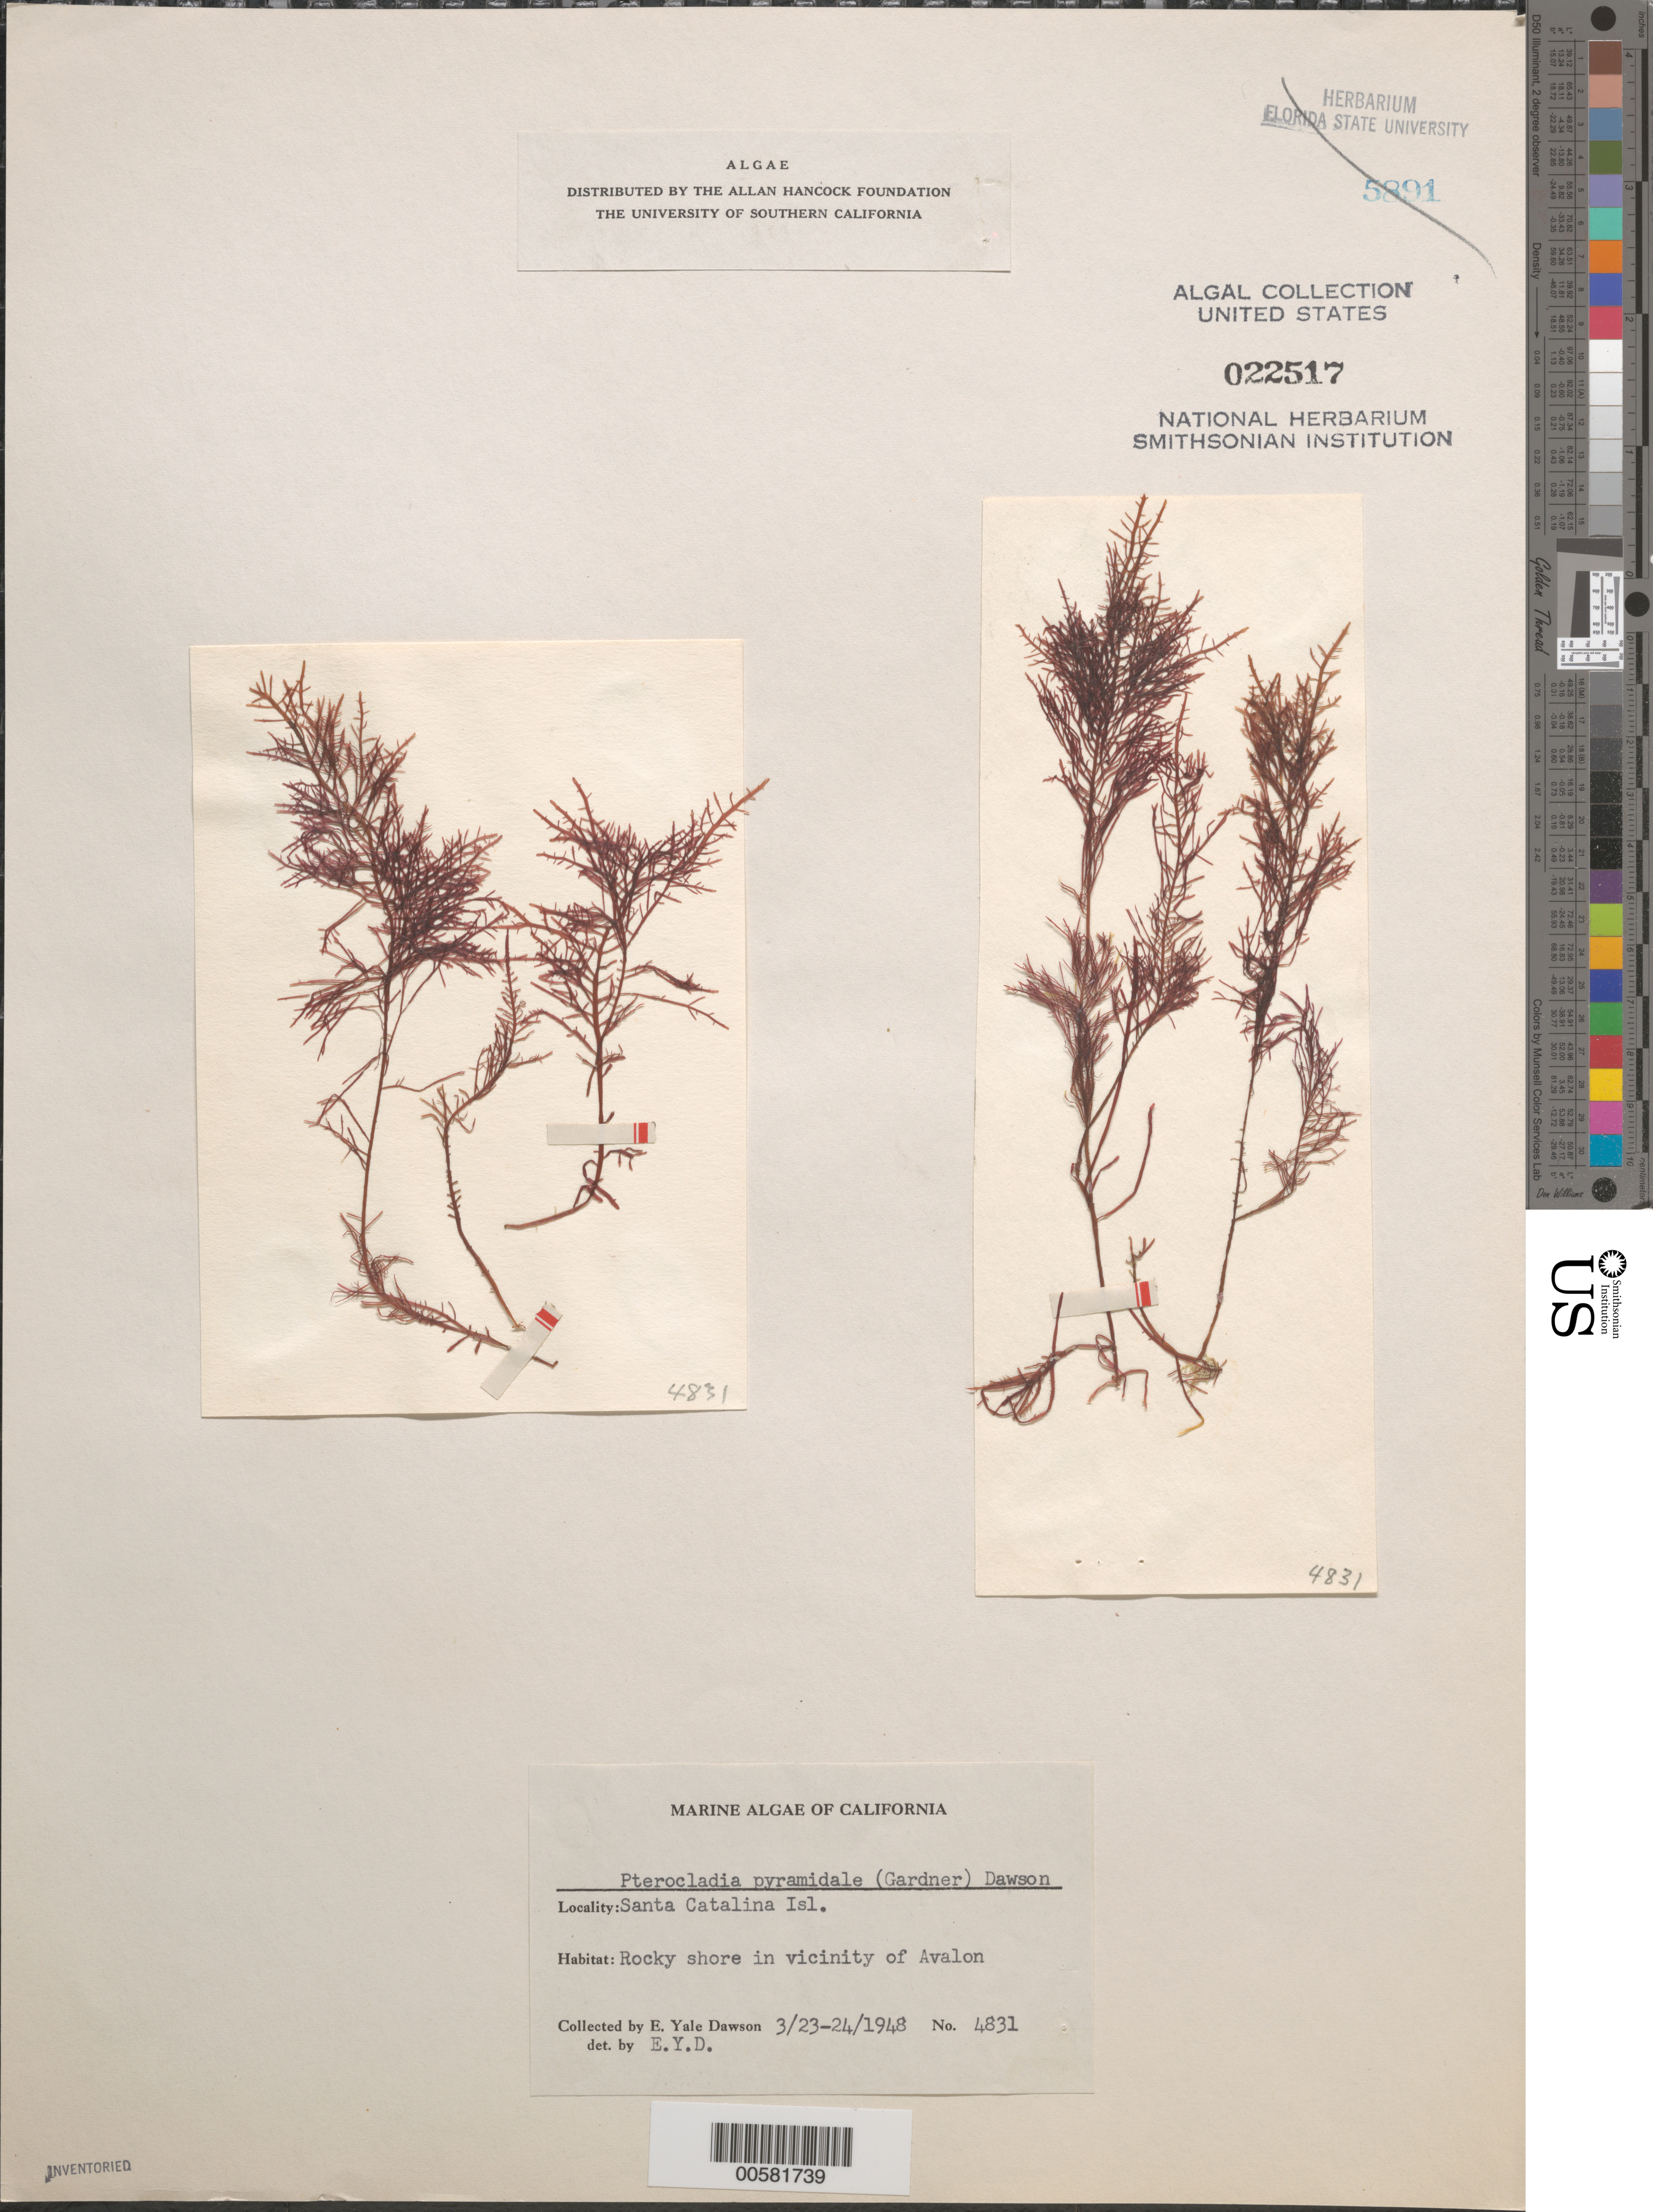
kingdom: Plantae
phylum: Rhodophyta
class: Florideophyceae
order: Gelidiales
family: Pterocladiaceae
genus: Pterocladiella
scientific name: Pterocladiella capillacea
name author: (S.G. Gmel.) Santelices & Hommers.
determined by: Algae name updating Project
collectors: E. Y. Dawson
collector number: EYD 4831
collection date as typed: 23 Mar 1948 to 24 Mar 1948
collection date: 1948-03-23/1948-03-24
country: United States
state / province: California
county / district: Los Angeles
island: Santa Catalina Island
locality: Avalon area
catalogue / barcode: US 22517